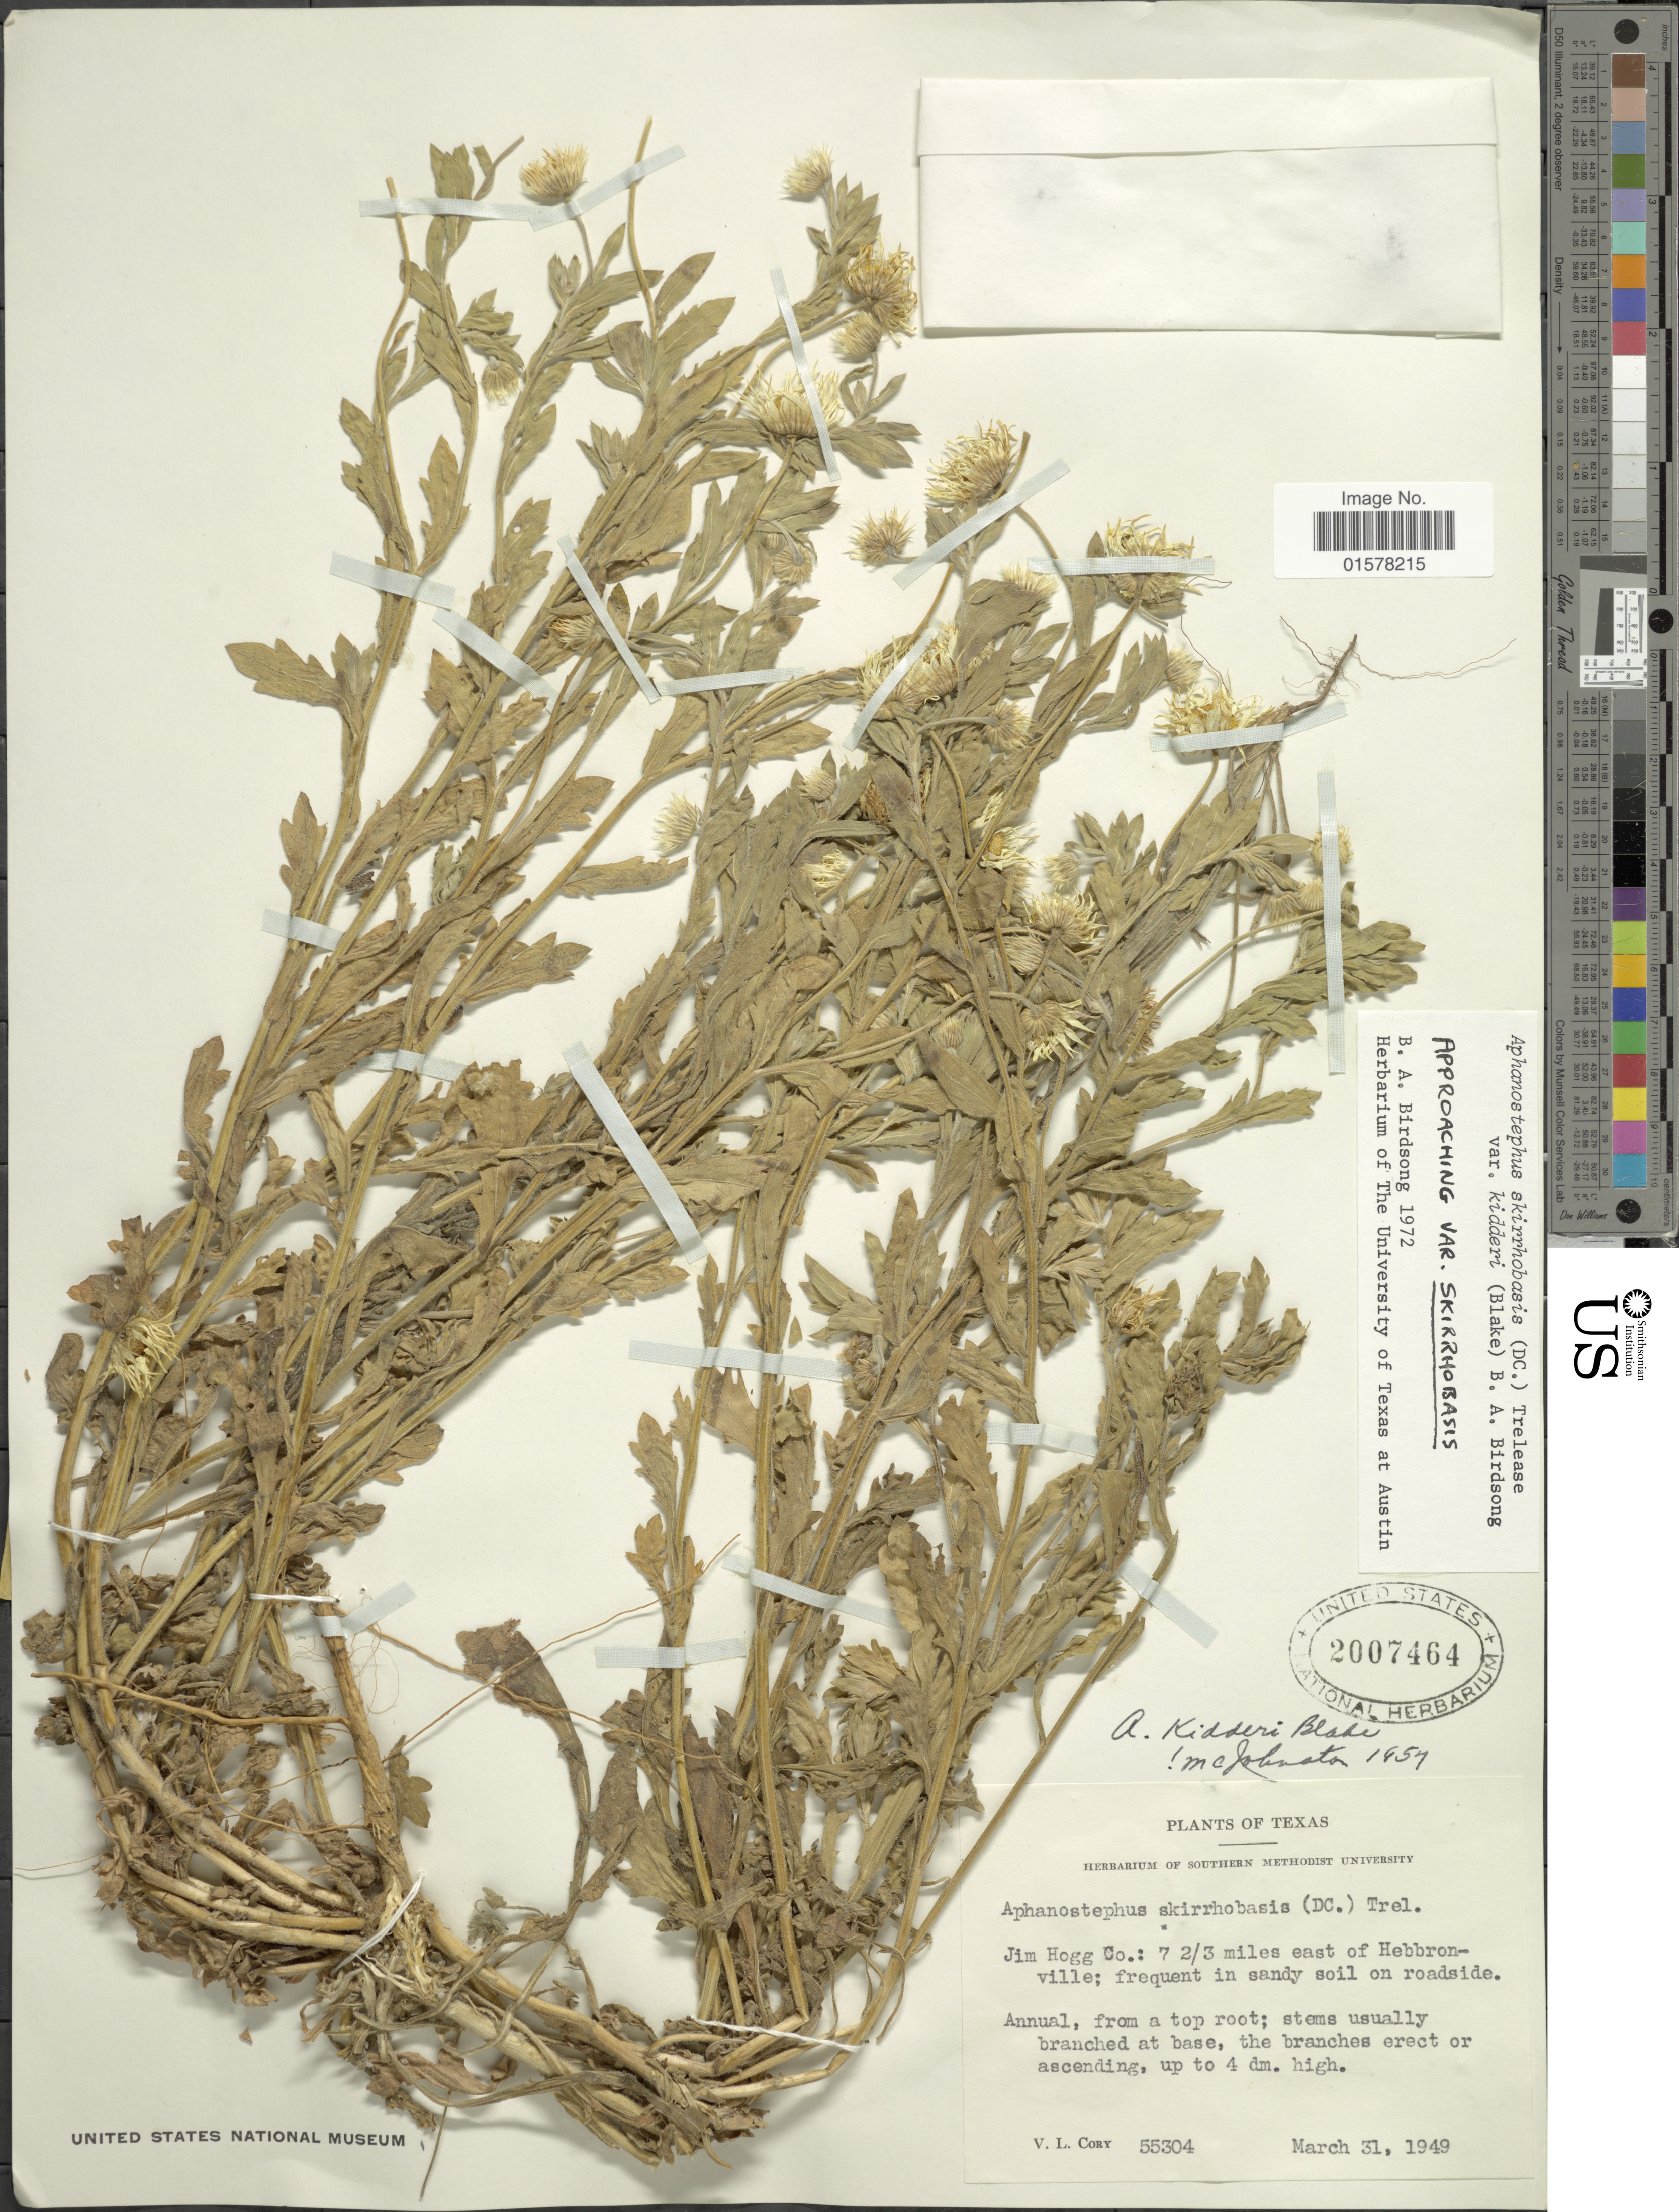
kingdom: Plantae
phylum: Tracheophyta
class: Magnoliopsida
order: Asterales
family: Asteraceae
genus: Aphanostephus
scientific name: Aphanostephus skirrhobasis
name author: (DC.) Trel. ex Coville & Branner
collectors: V. Cory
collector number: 55304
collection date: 1949-03-31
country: United States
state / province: Texas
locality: Jim Hogg Co.: 7 2/3 miles east of Hebbronville; frequent in sandy soil on roadside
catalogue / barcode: US 2007464